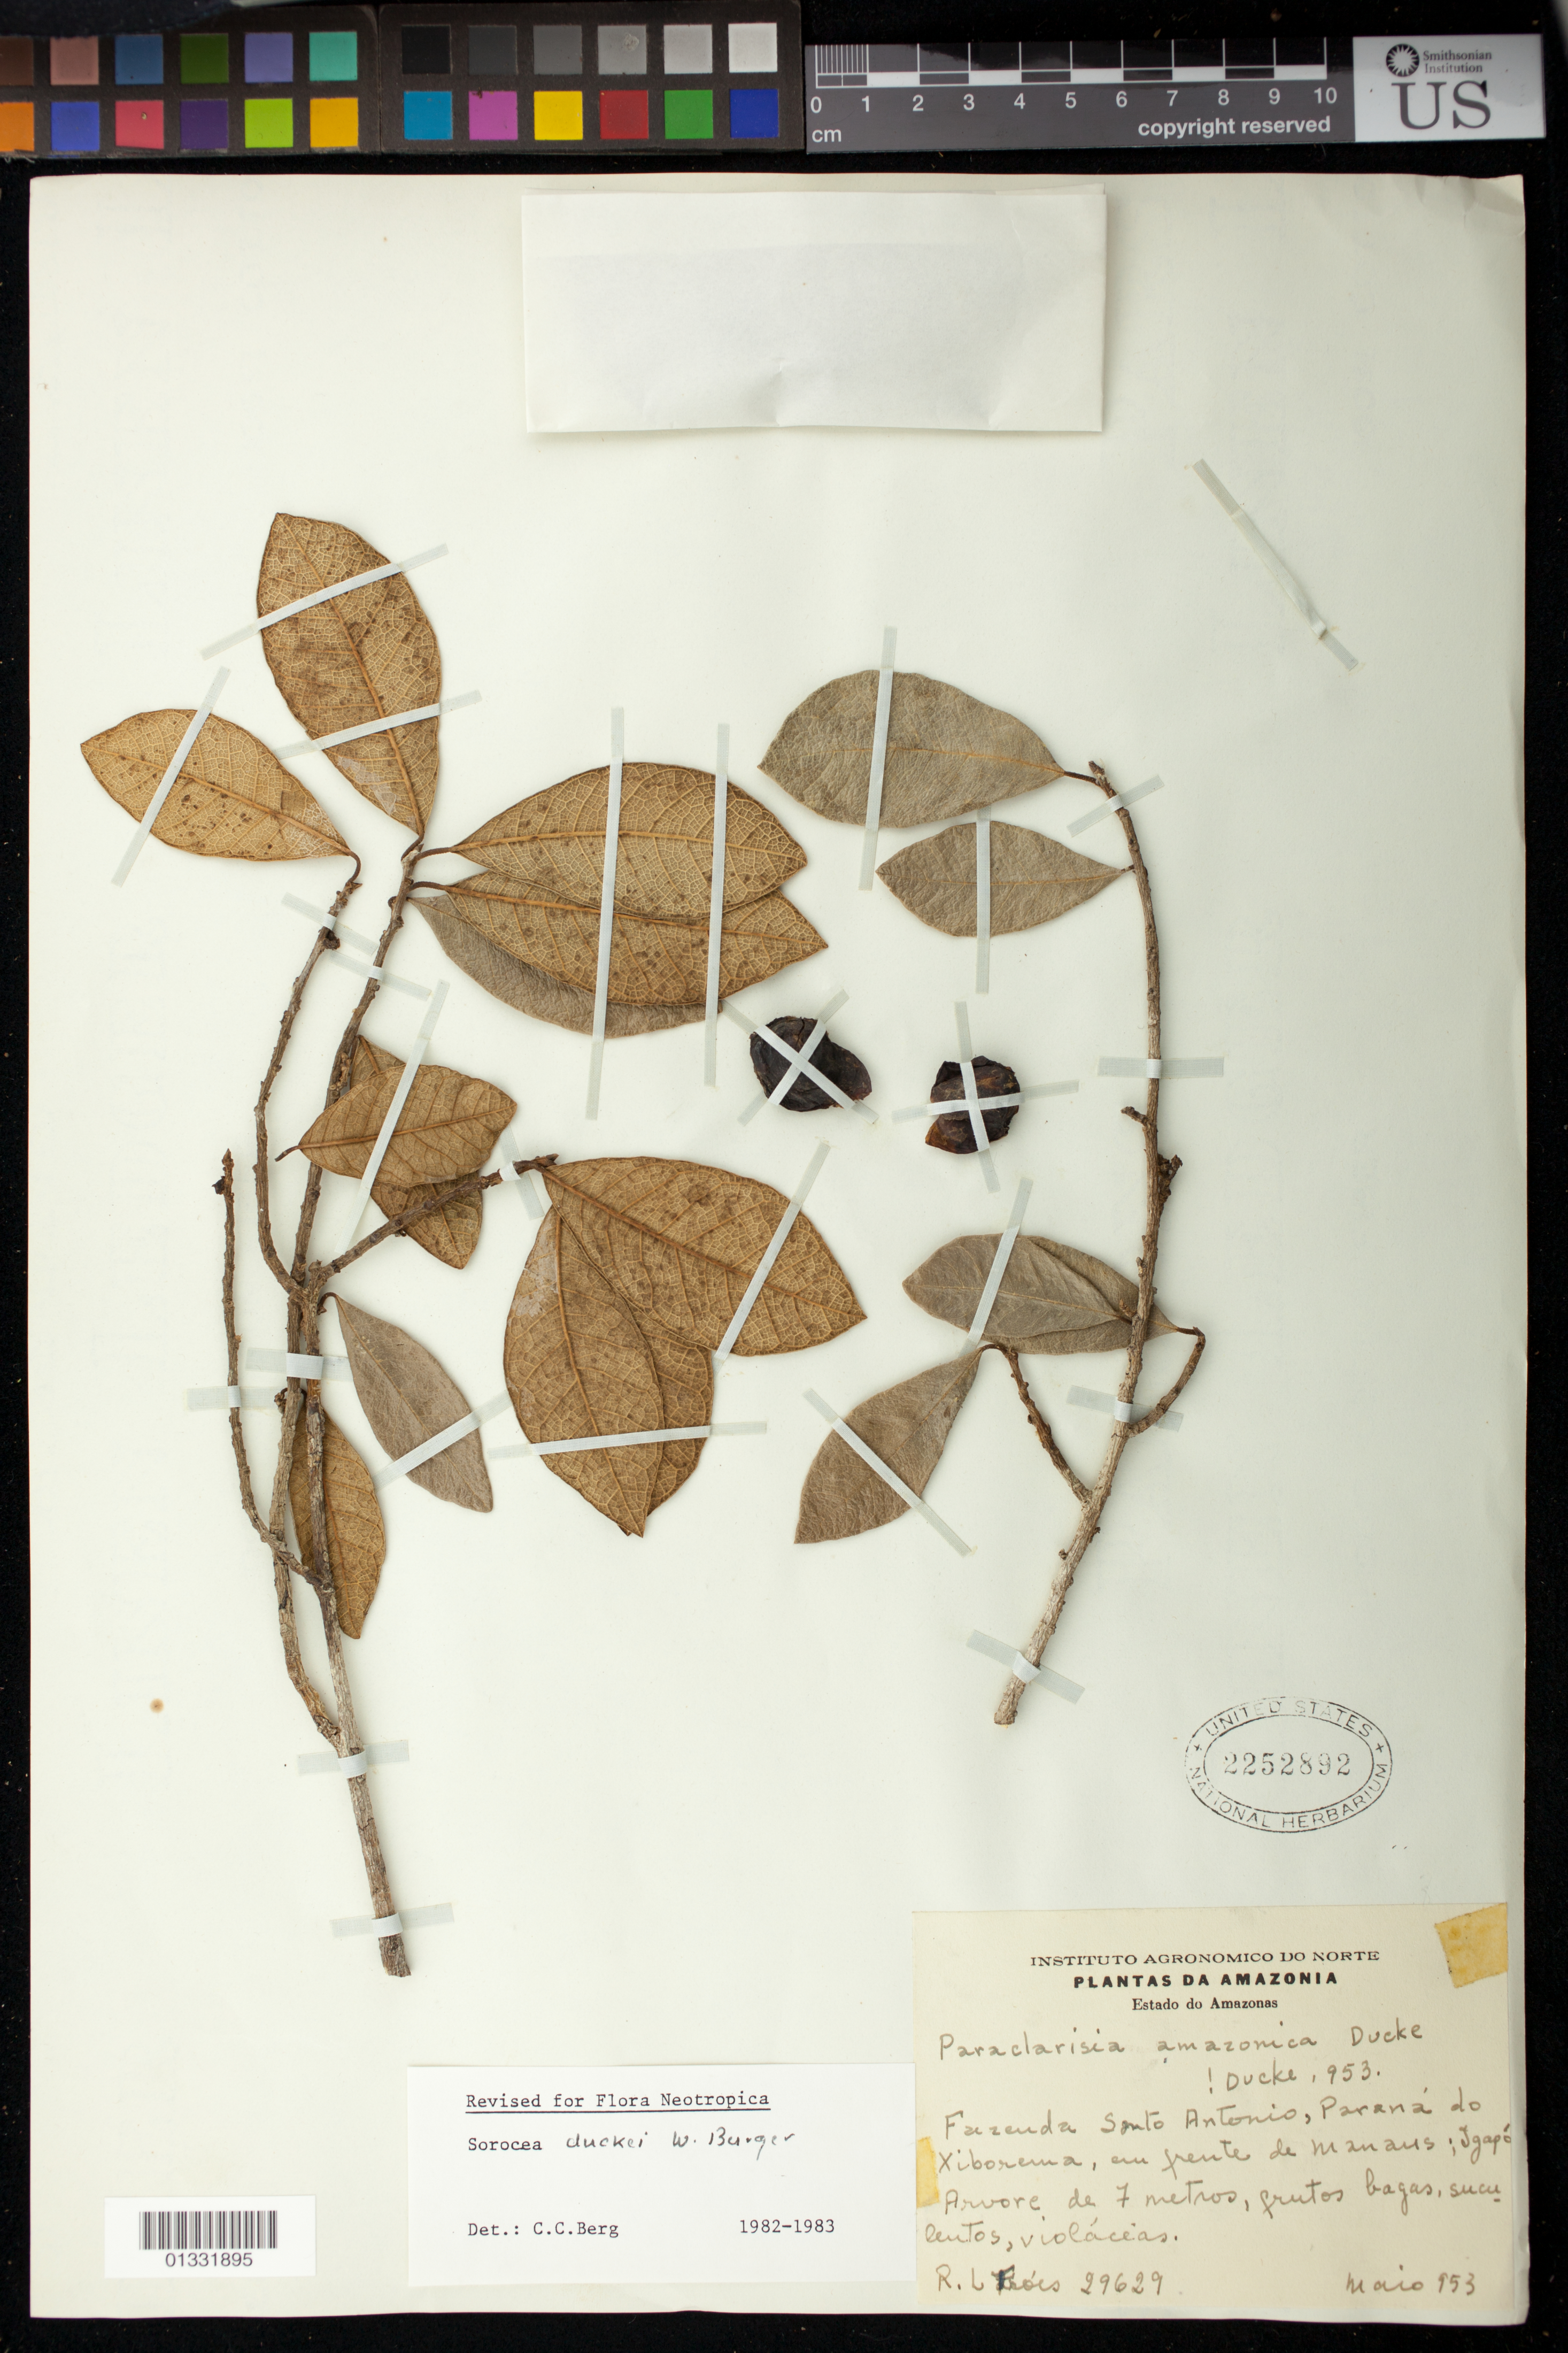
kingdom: Plantae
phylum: Tracheophyta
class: Magnoliopsida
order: Rosales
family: Moraceae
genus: Sorocea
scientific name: Sorocea duckei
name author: W.C. Burger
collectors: R. L. Fróes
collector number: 29629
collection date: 1953-05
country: Brazil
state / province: Amazonas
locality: Fazenda Santo Antonio, Paraná do Xiborema, em frente de Manaus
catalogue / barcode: US 2252892